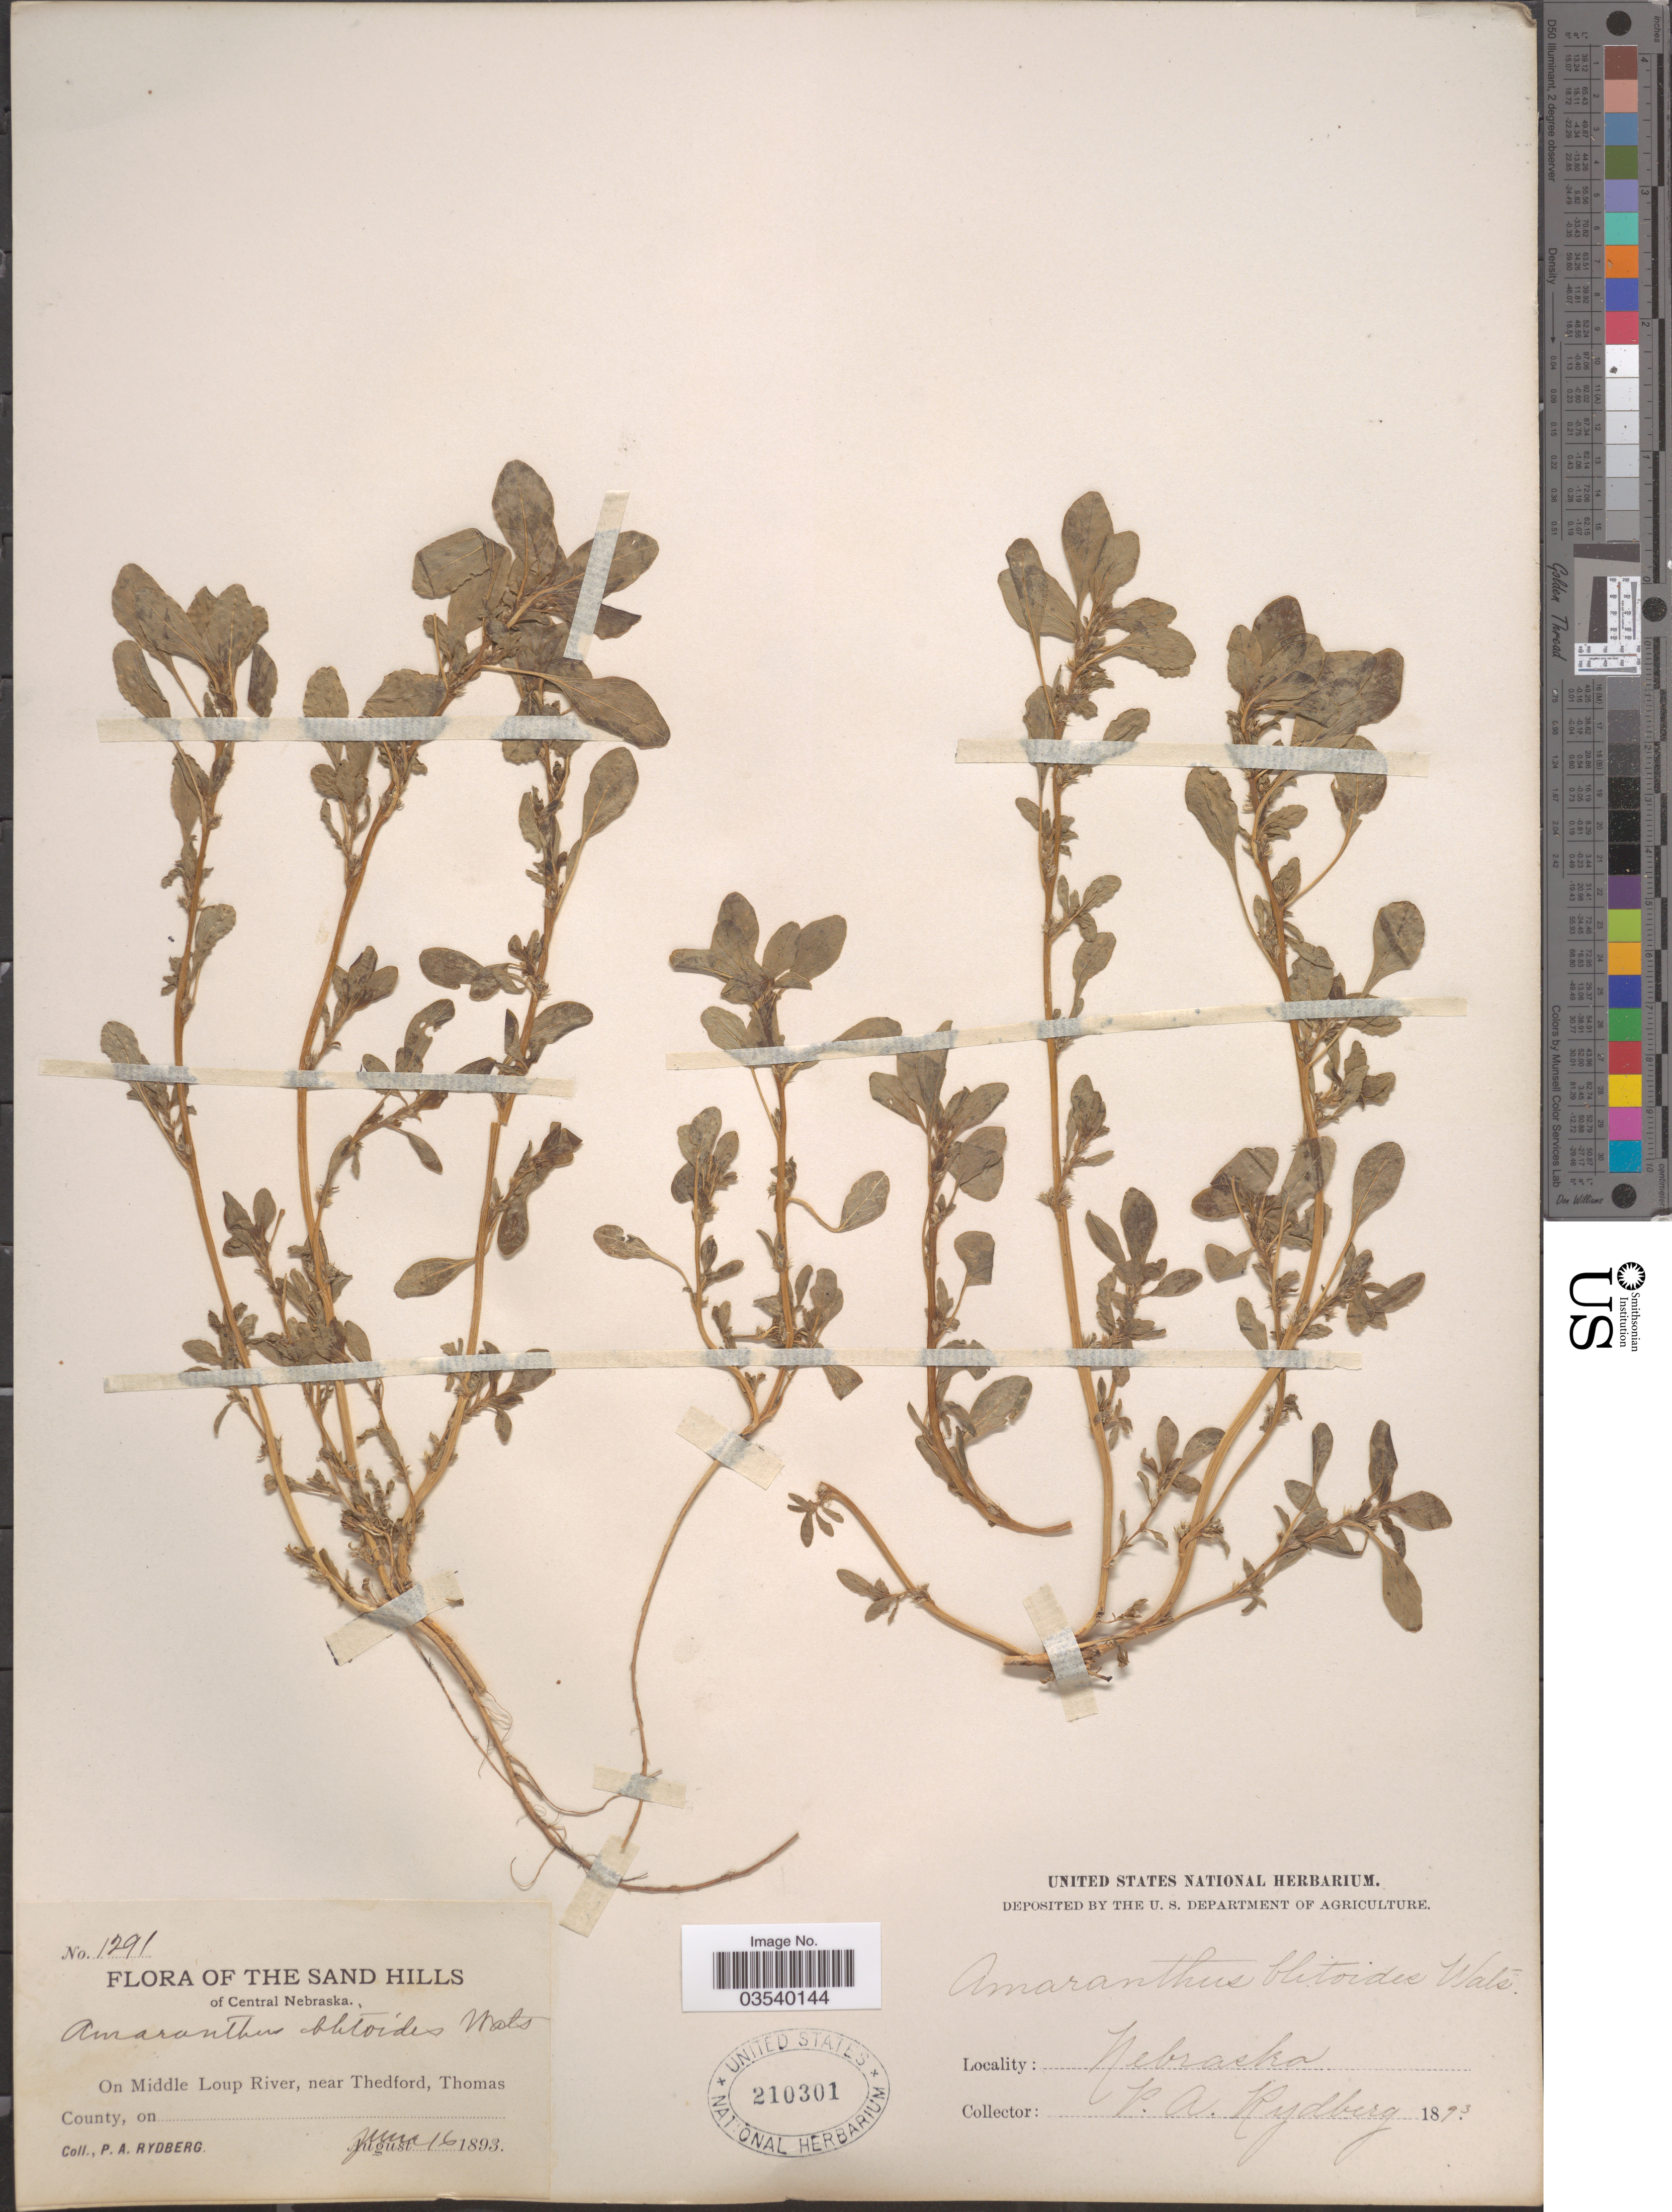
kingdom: Plantae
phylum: Tracheophyta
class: Magnoliopsida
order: Caryophyllales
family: Amaranthaceae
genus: Amaranthus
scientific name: Amaranthus blitoides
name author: S. Watson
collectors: P. A. Rydberg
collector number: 1291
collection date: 1893-06-16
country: United States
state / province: Nebraska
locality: Sand Hills of Central Nebraska. On Middle Loup River, near Thedford, Thomas County.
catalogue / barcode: US 210301